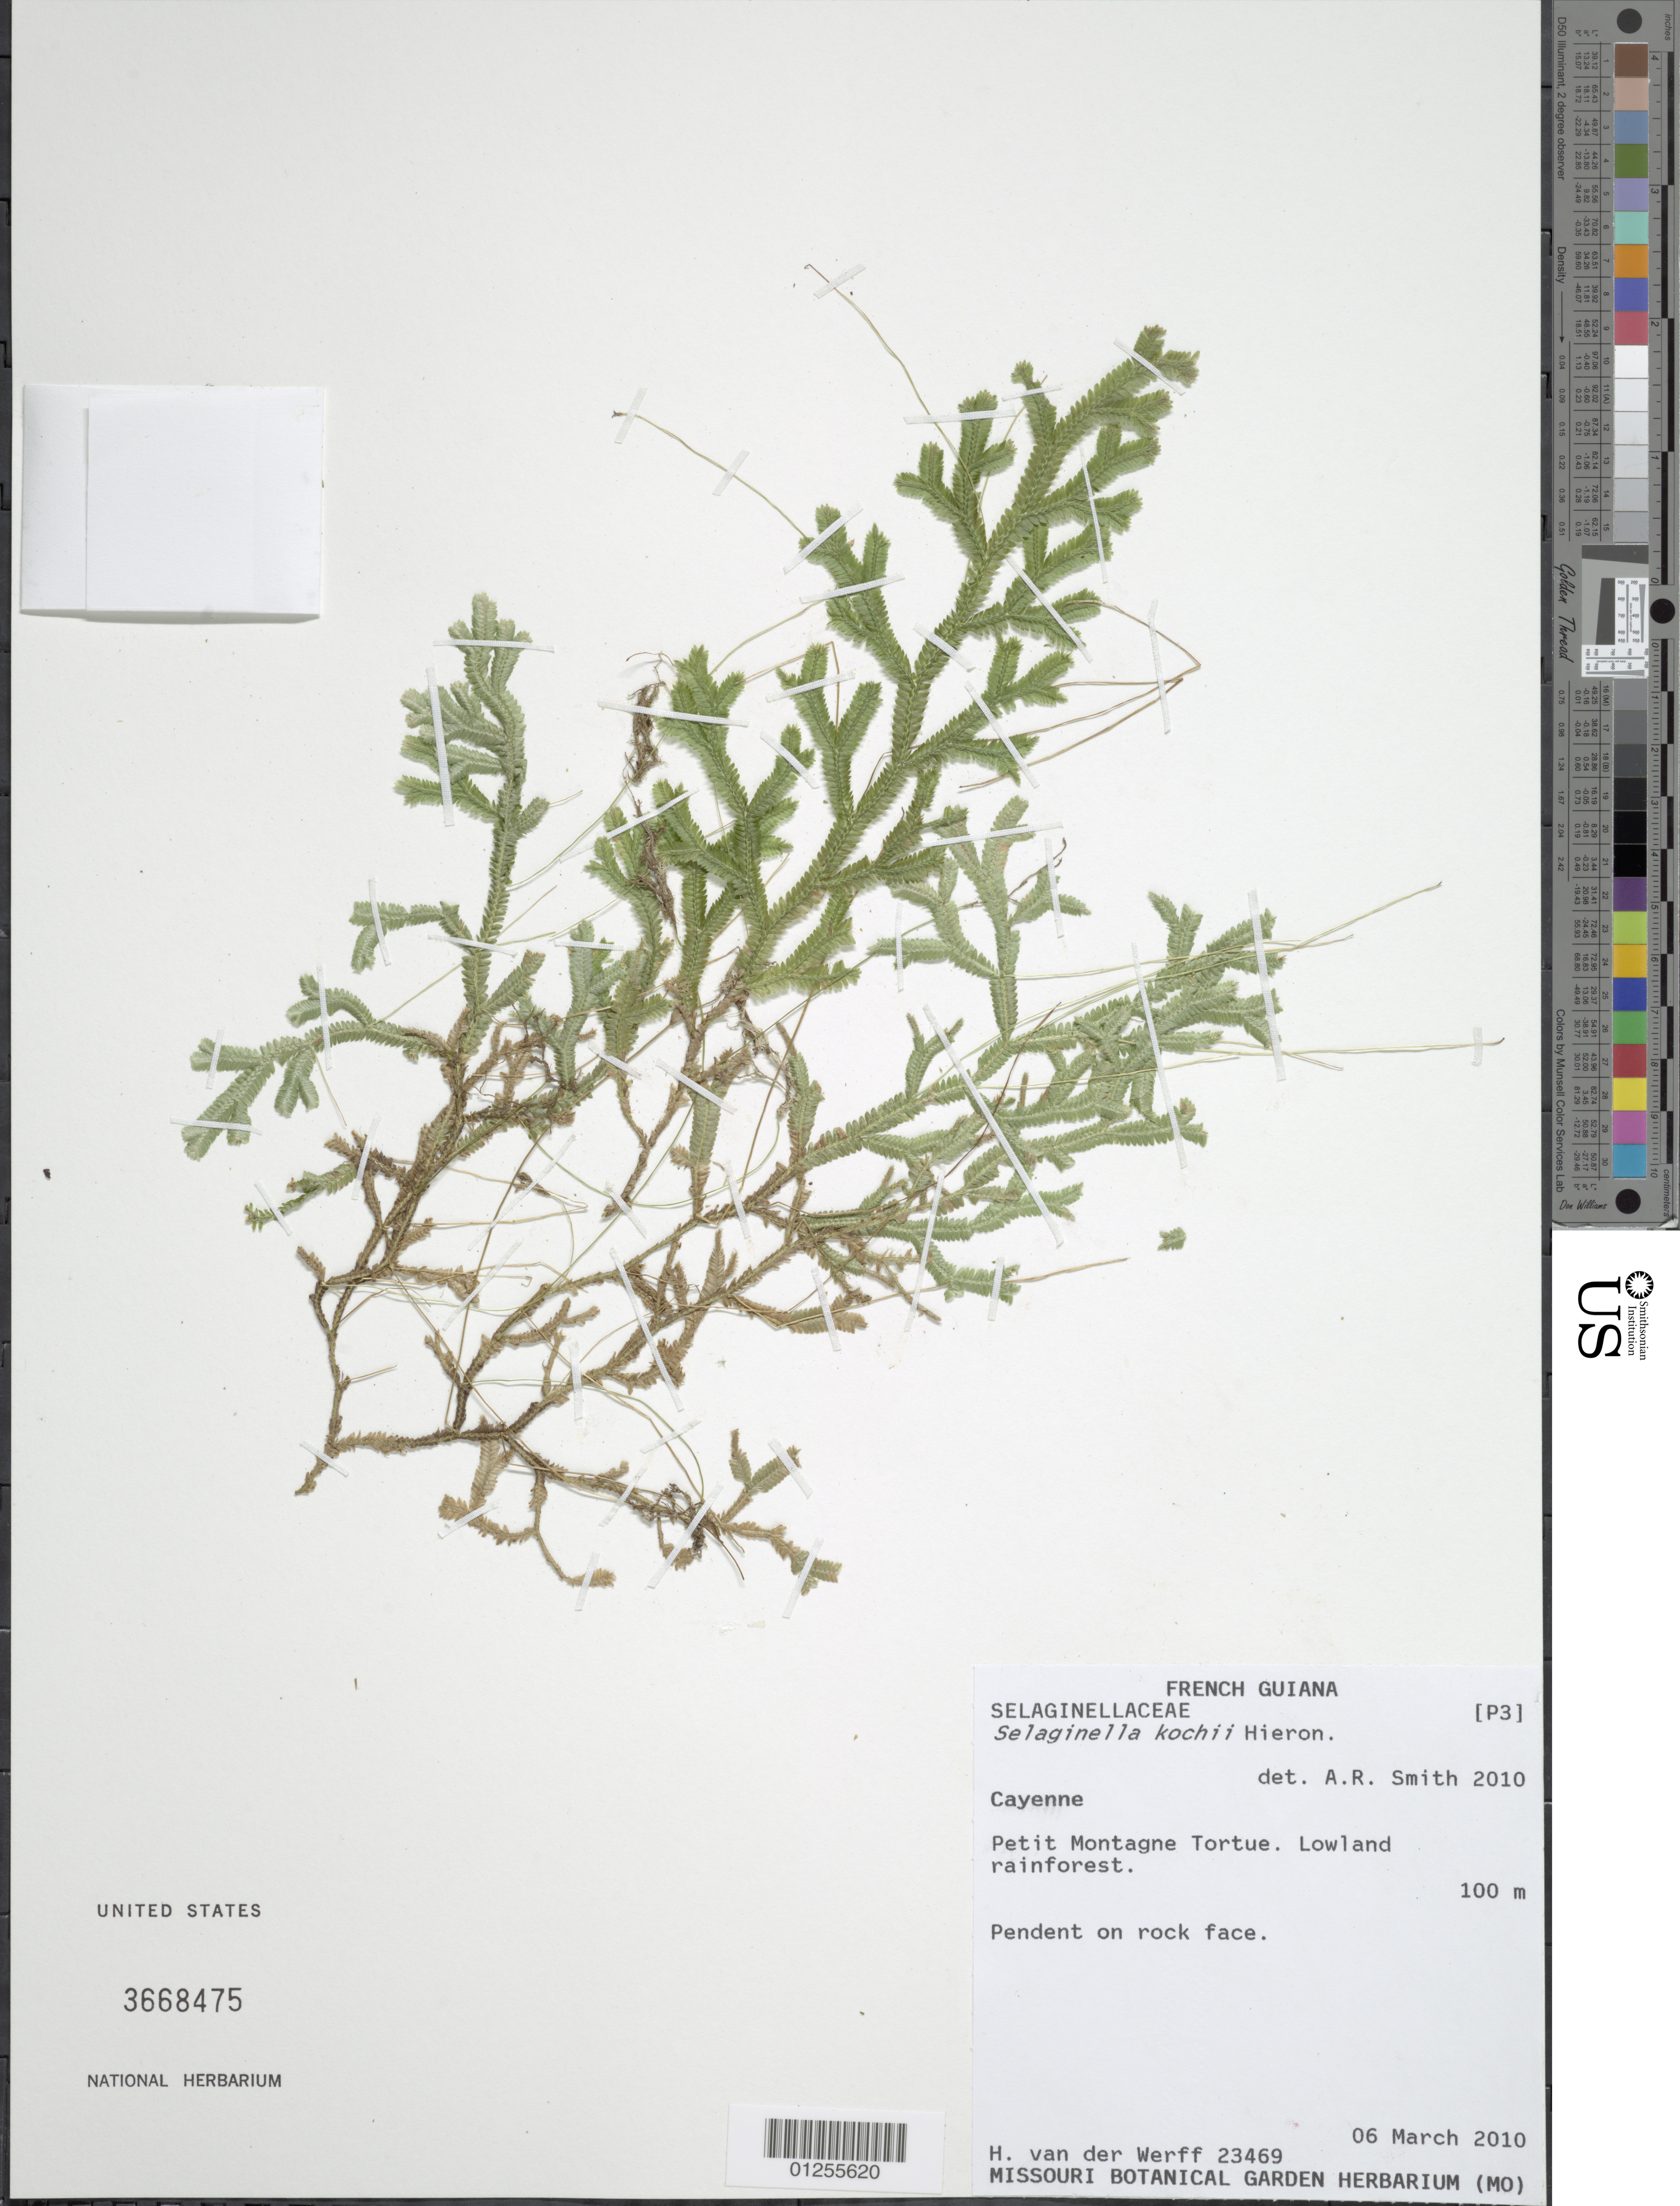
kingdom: Plantae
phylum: Tracheophyta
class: Lycopodiopsida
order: Selaginellales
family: Selaginellaceae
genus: Selaginella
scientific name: Selaginella kochii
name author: Hieron.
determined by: Smith, Alan R., (UC)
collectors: H. van der Werff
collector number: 23469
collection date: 2010-03-06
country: French Guiana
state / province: Cayenne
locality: Petit Montagne Tortue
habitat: Lowland rainforest. Pendent on rock face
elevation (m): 100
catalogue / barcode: US 3668475